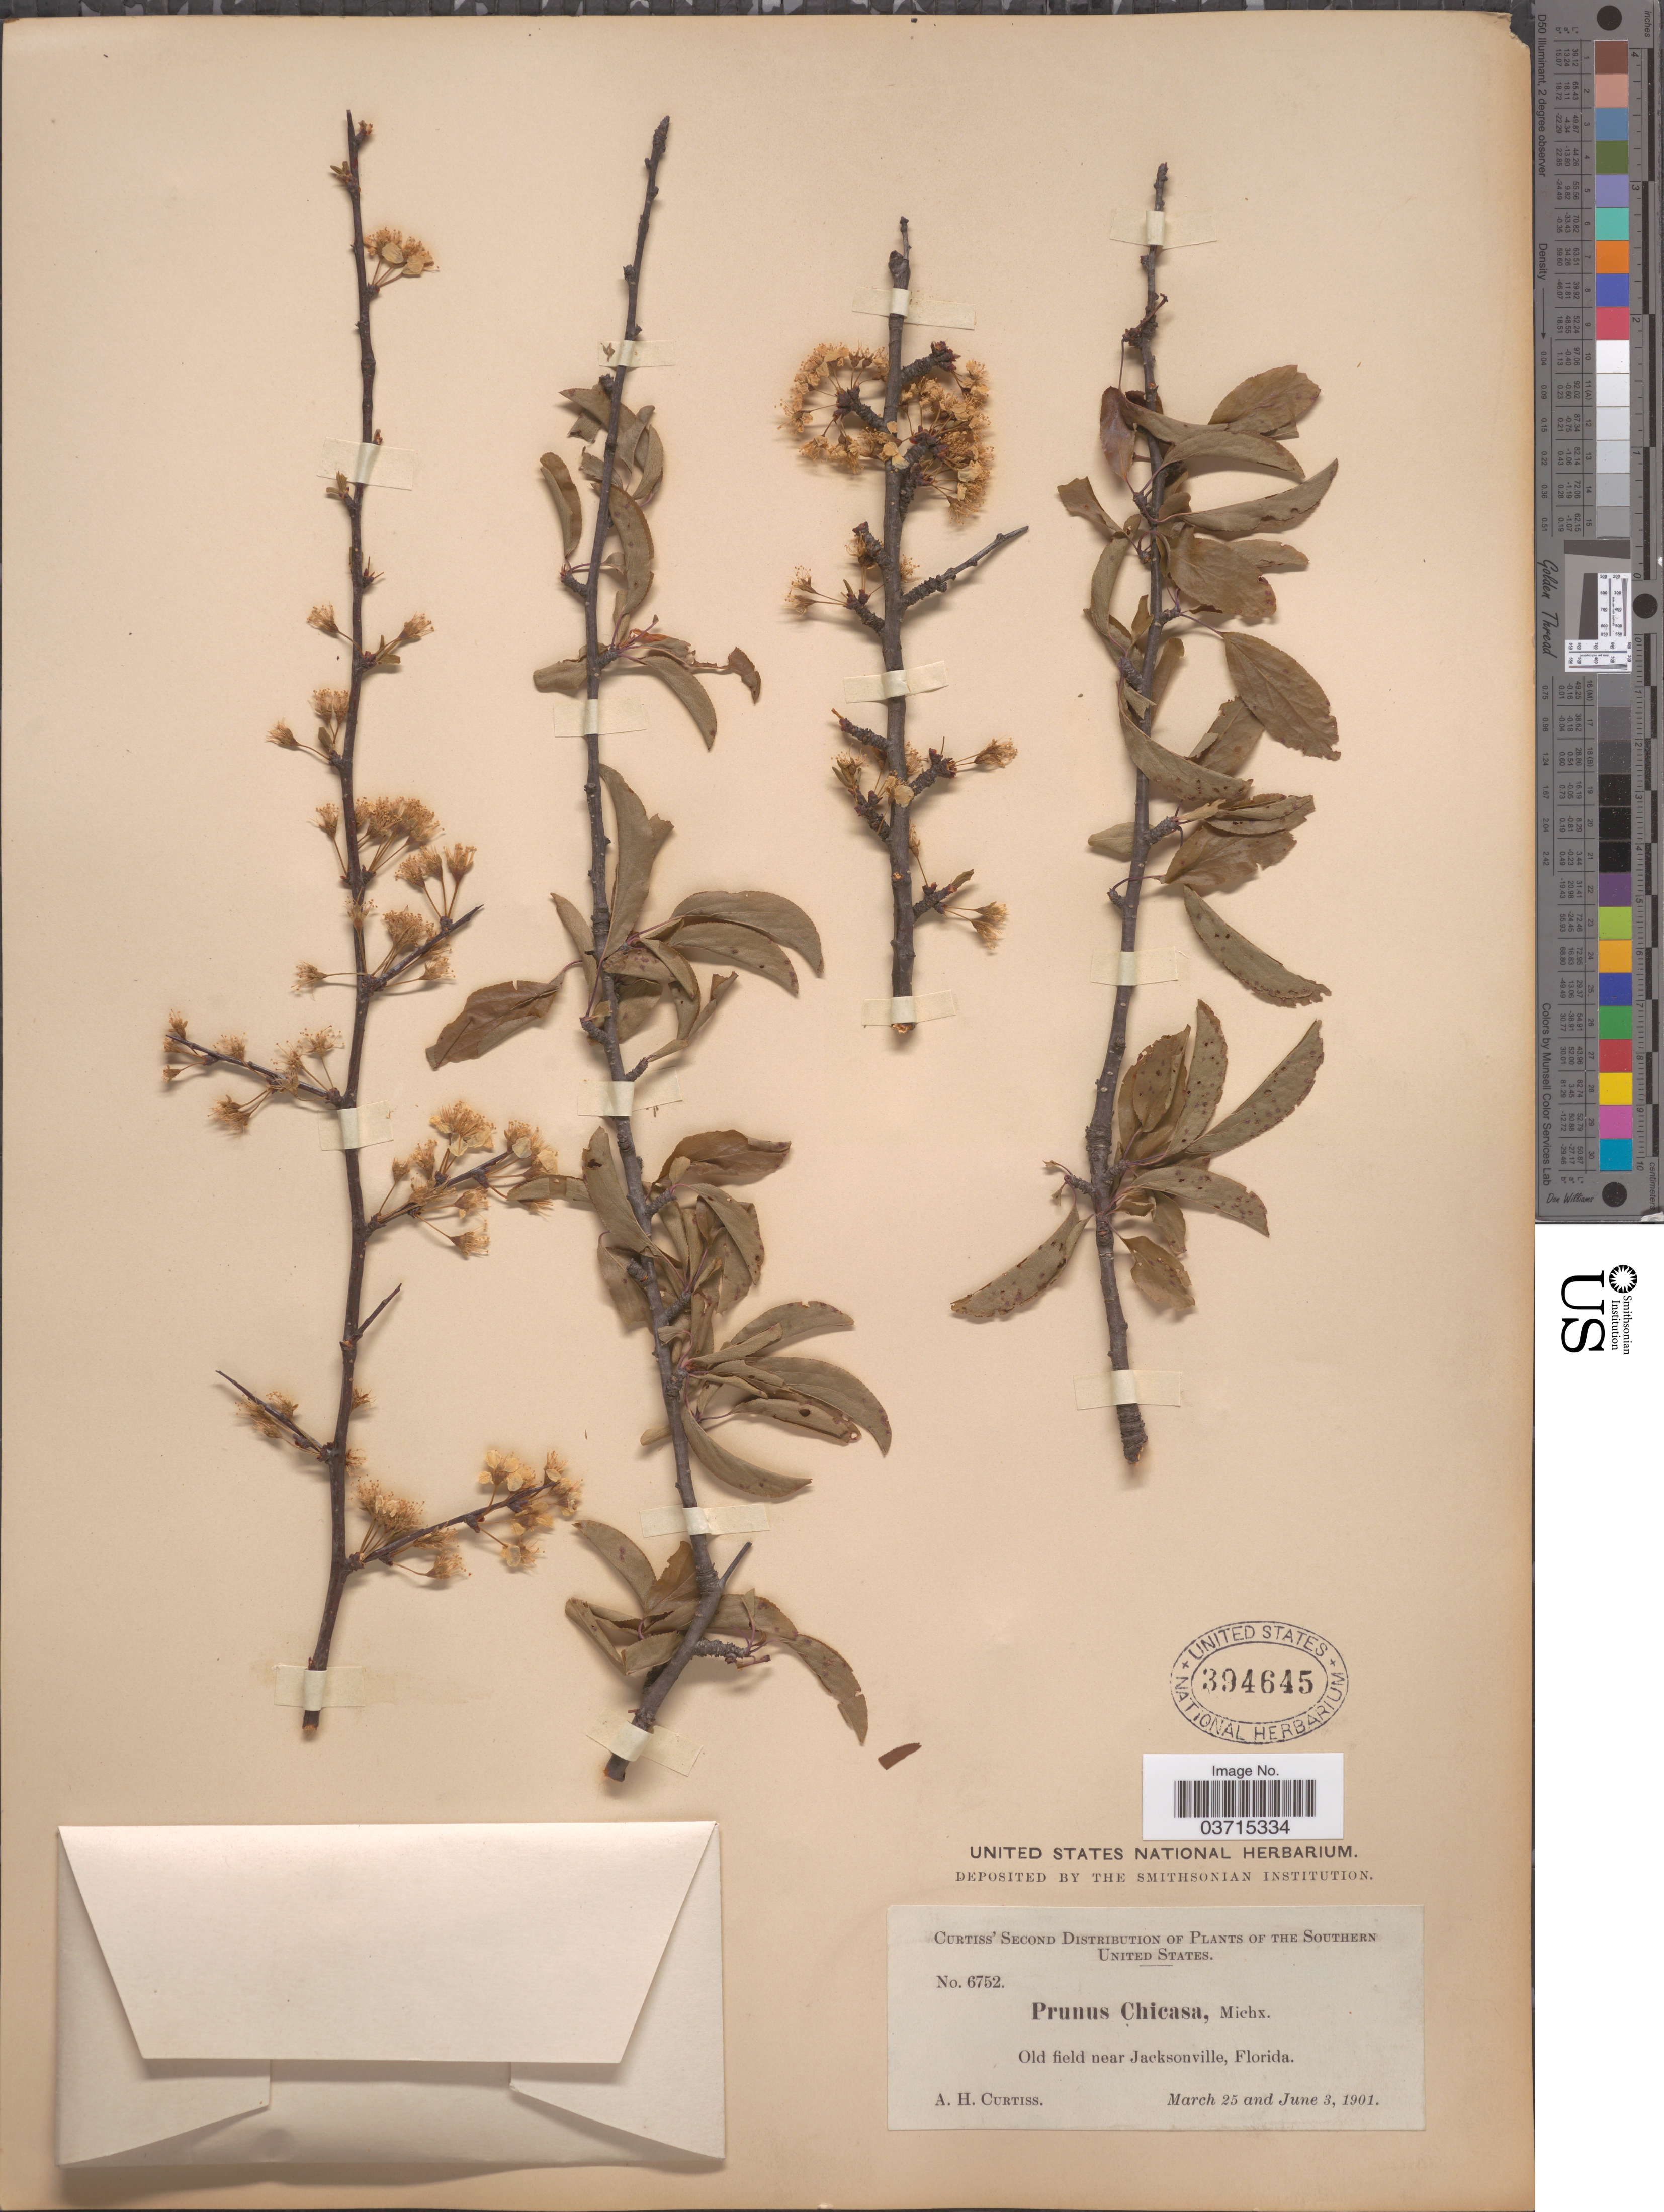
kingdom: Plantae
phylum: Tracheophyta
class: Magnoliopsida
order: Rosales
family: Rosaceae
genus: Prunus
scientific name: Prunus angustifolia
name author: Marshall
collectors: A. H. Curtiss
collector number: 6752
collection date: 1901-03-25/1901-06-03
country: United States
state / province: Florida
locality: The Southern United States. Old field near Jacksonville.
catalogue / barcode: US 394645